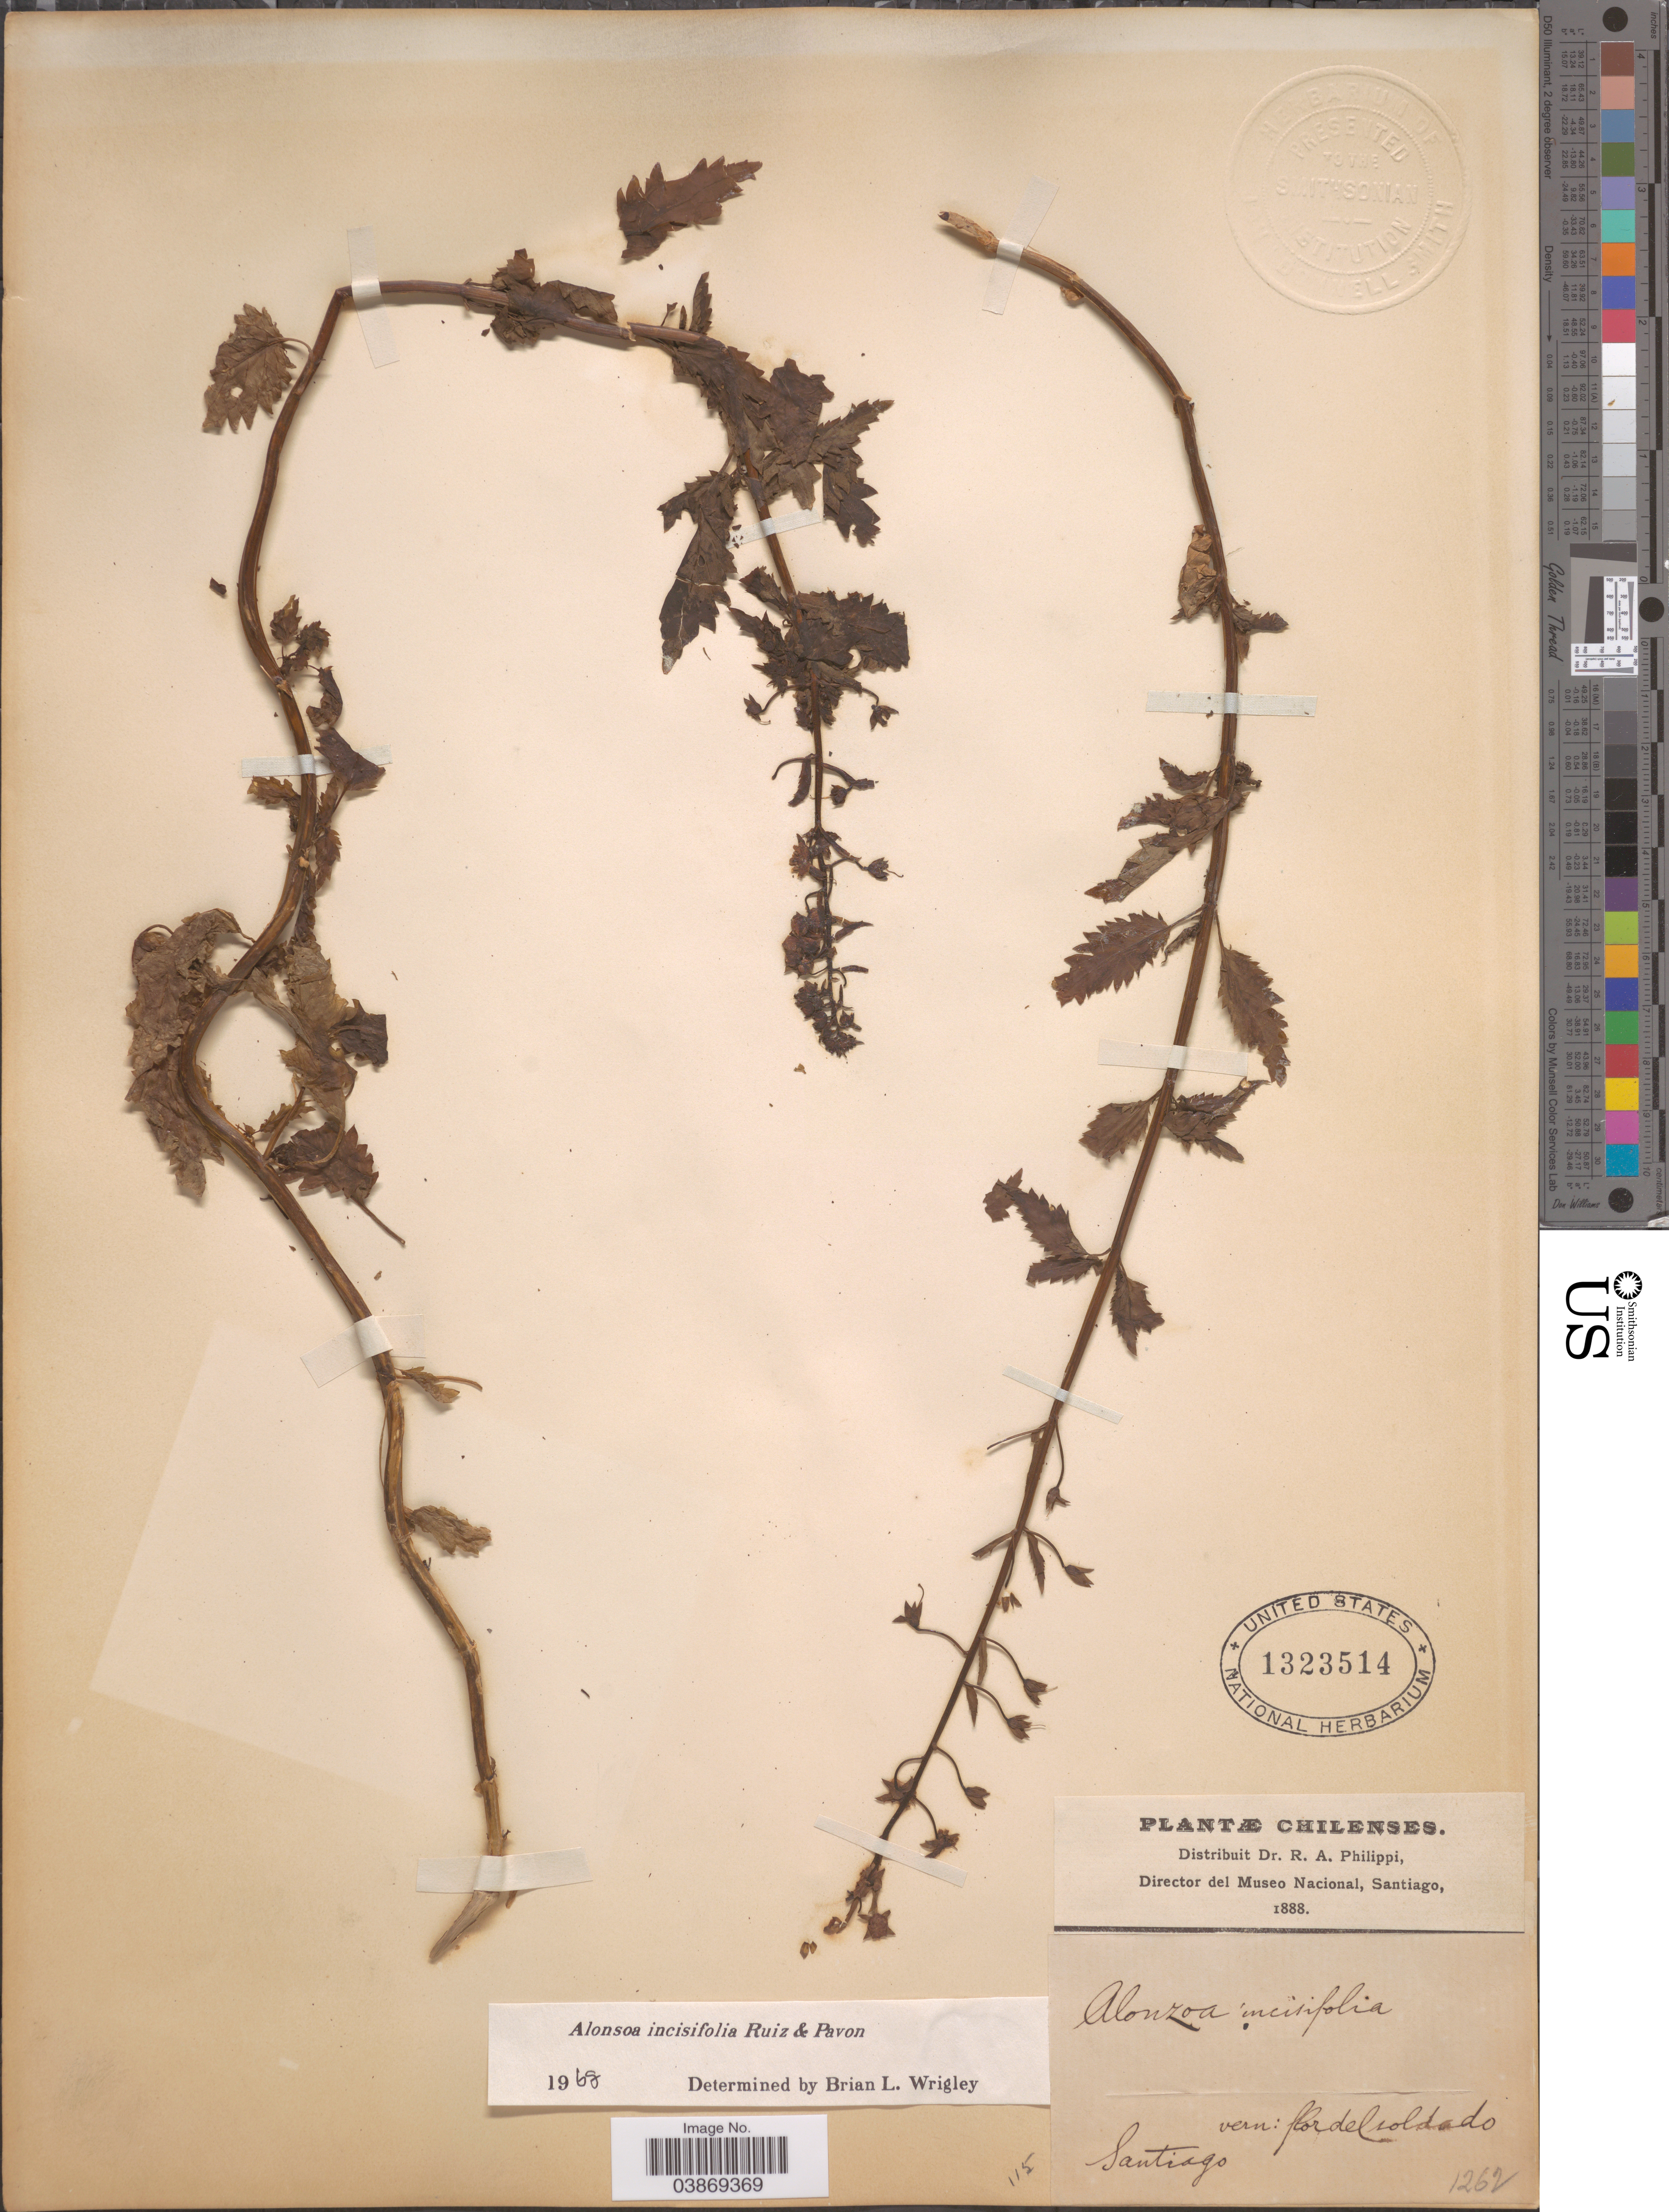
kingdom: Plantae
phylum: Tracheophyta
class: Magnoliopsida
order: Lamiales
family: Scrophulariaceae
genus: Alonsoa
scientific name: Alonsoa incisifolia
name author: Ruiz & Pav.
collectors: ex. herb. R.A. Philippi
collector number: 1262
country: Chile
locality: Santiago.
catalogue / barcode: US 1323514